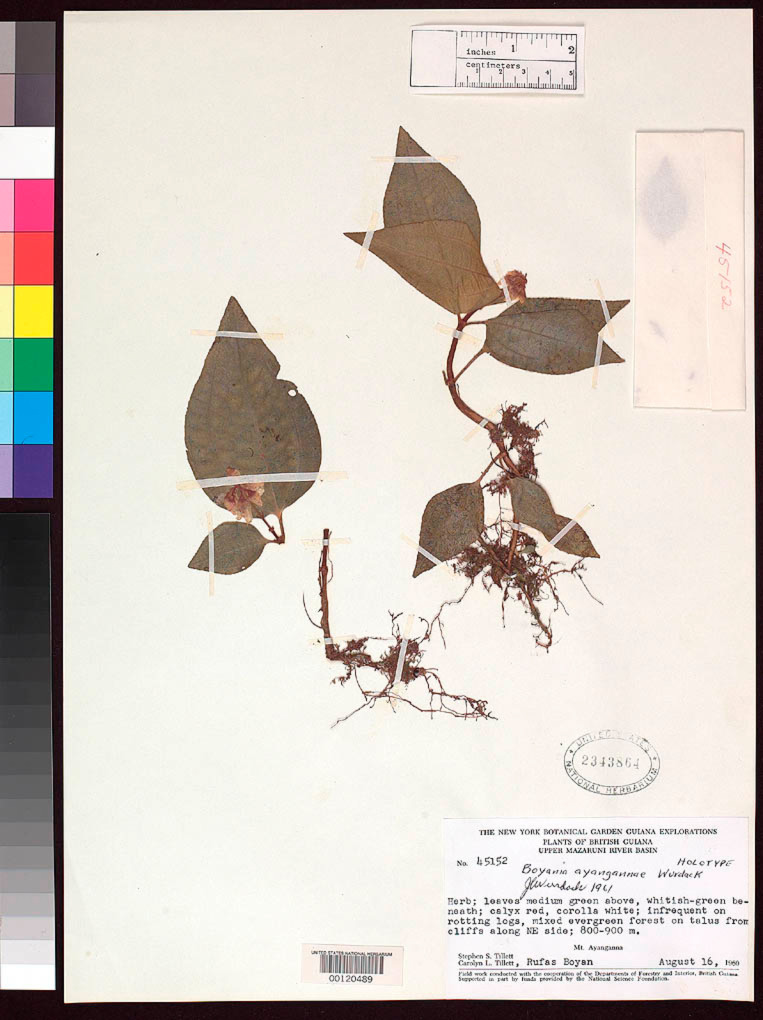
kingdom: Plantae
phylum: Tracheophyta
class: Magnoliopsida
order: Myrtales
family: Melastomataceae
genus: Boyania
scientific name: Boyania ayangannae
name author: Wurdack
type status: Holotype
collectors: S. S. Tillett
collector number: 45152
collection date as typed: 16 Aug 1960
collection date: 1960-08-16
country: Guyana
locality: Mount Ayanganna.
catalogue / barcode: US 2343864